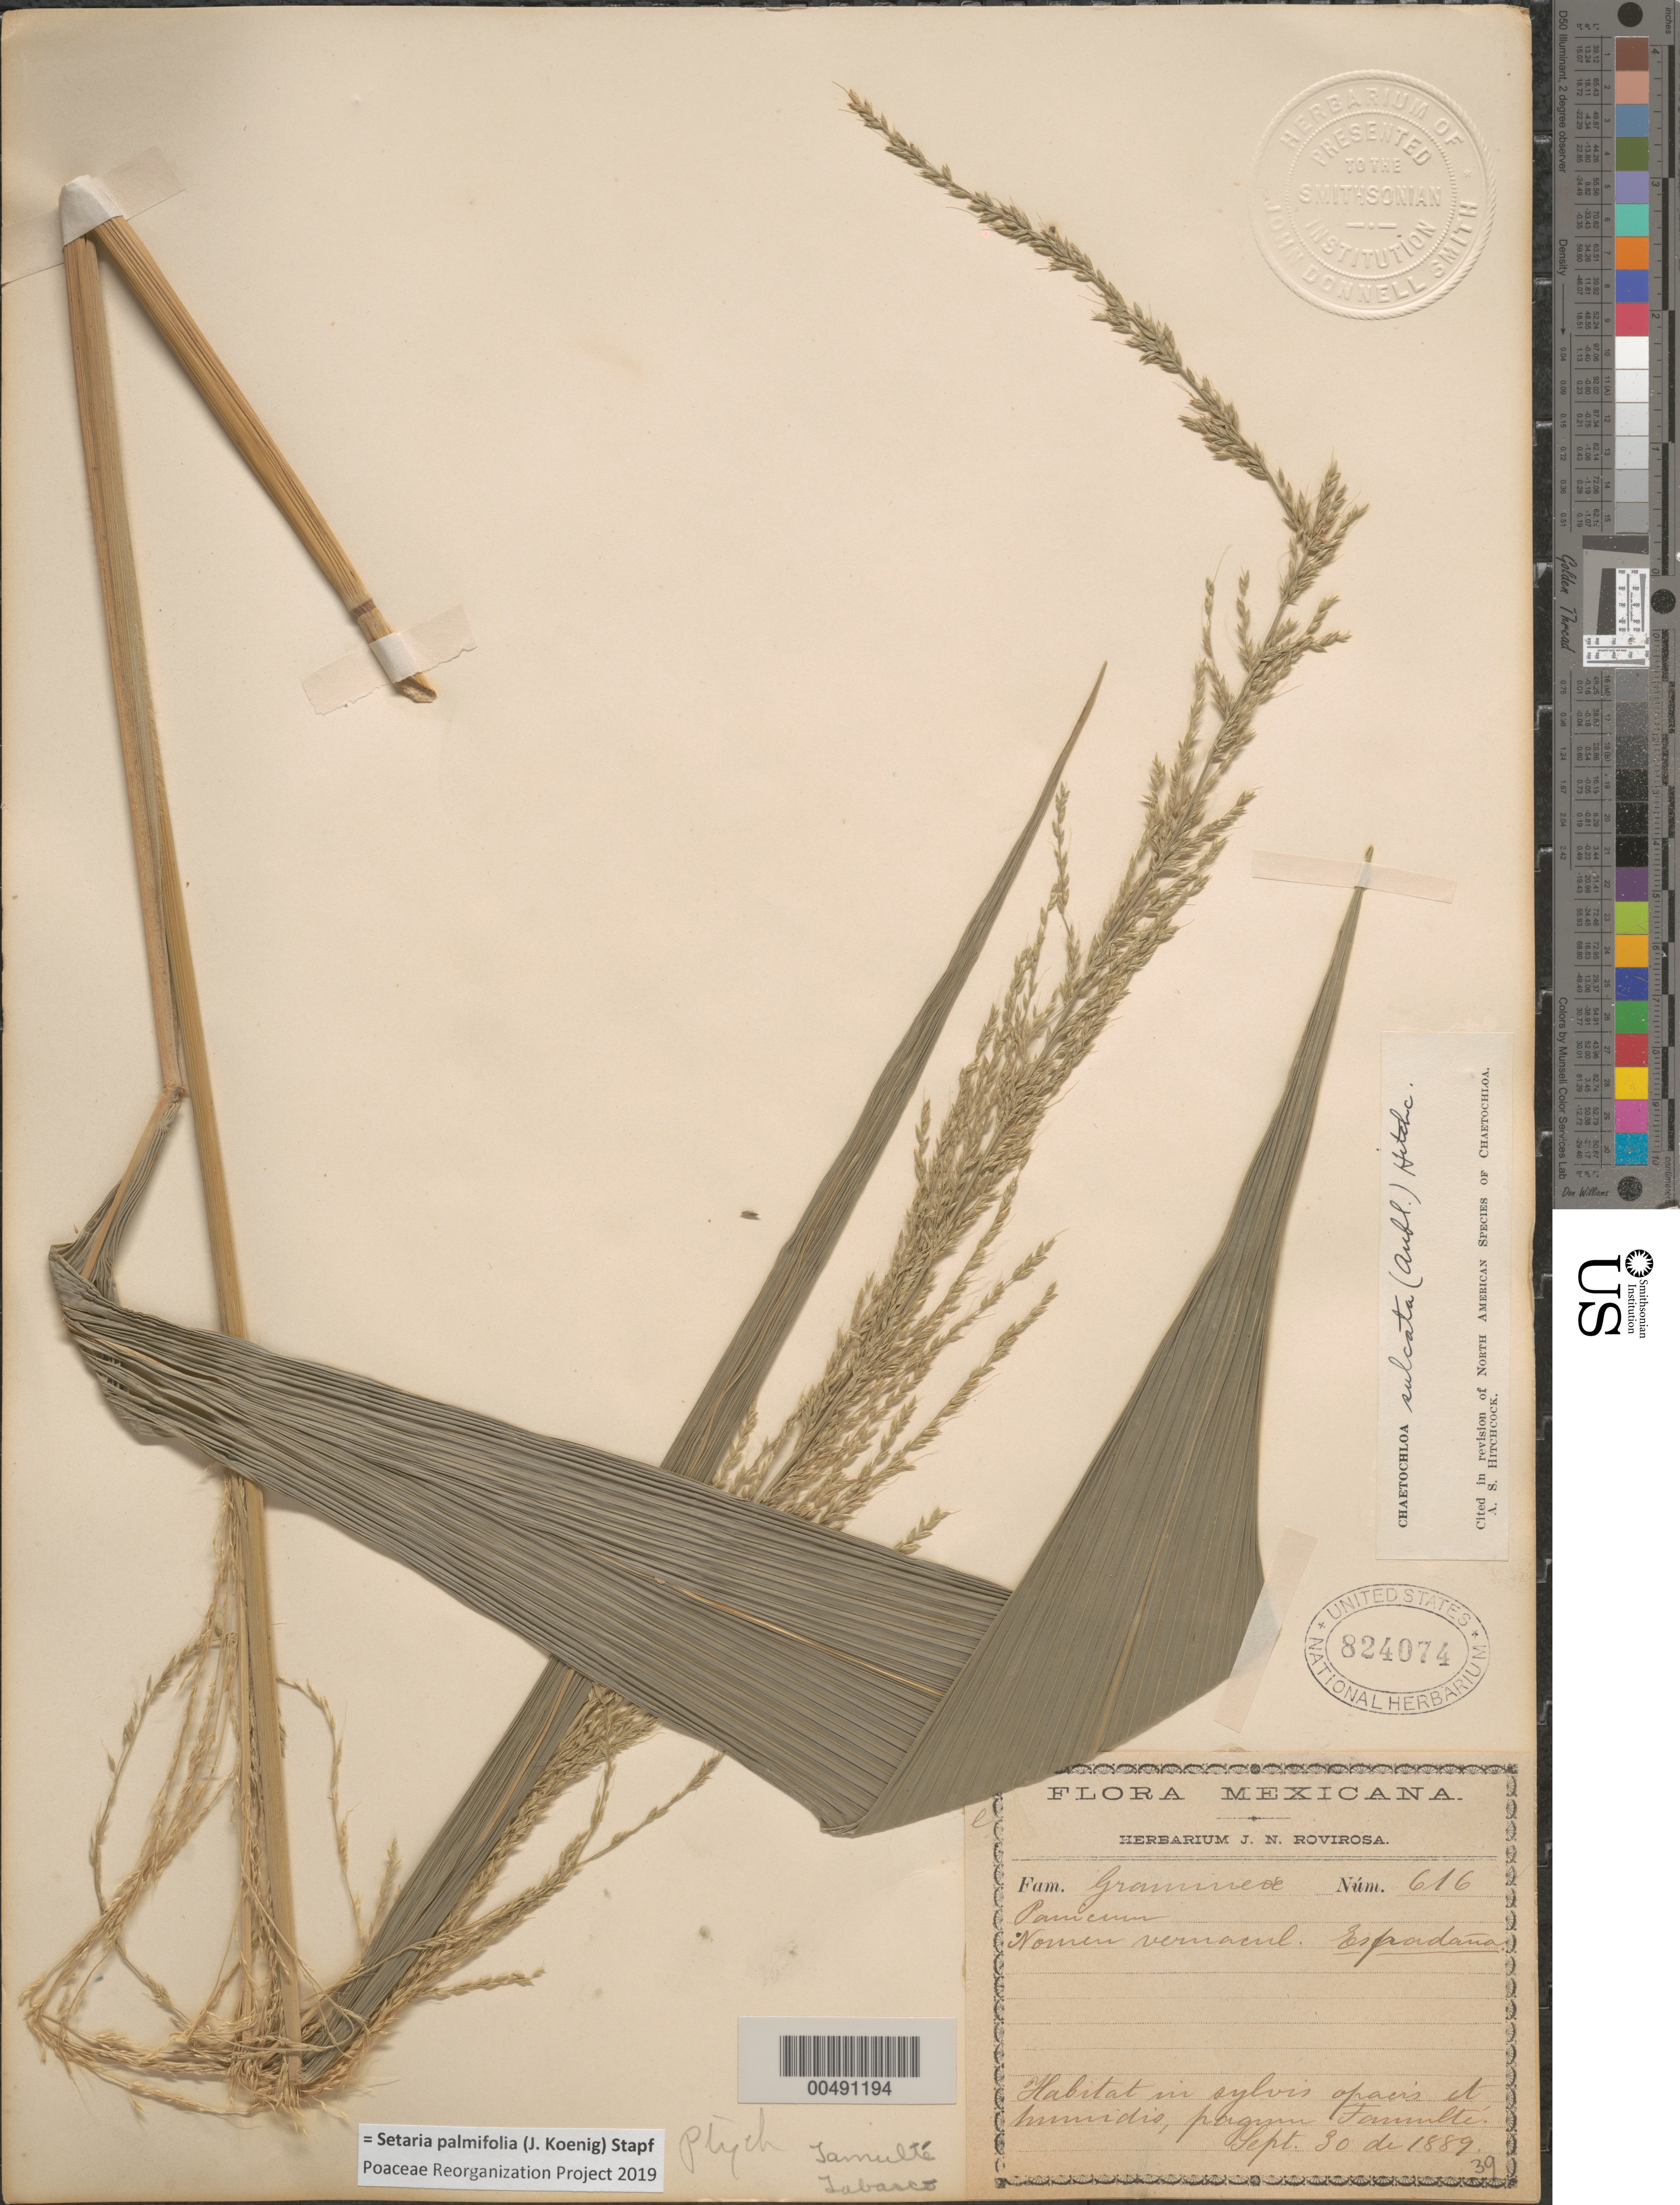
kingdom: Plantae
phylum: Tracheophyta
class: Liliopsida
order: Poales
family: Poaceae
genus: Setaria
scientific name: Setaria palmifolia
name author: (J. Koenig) Stapf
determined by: Poaceae Reorganization Project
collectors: J. N. Rovirosa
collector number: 616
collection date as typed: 30 Sep 1889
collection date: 1889-09-30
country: Mexico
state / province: Tabasco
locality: Tamulté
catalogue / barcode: US 824074